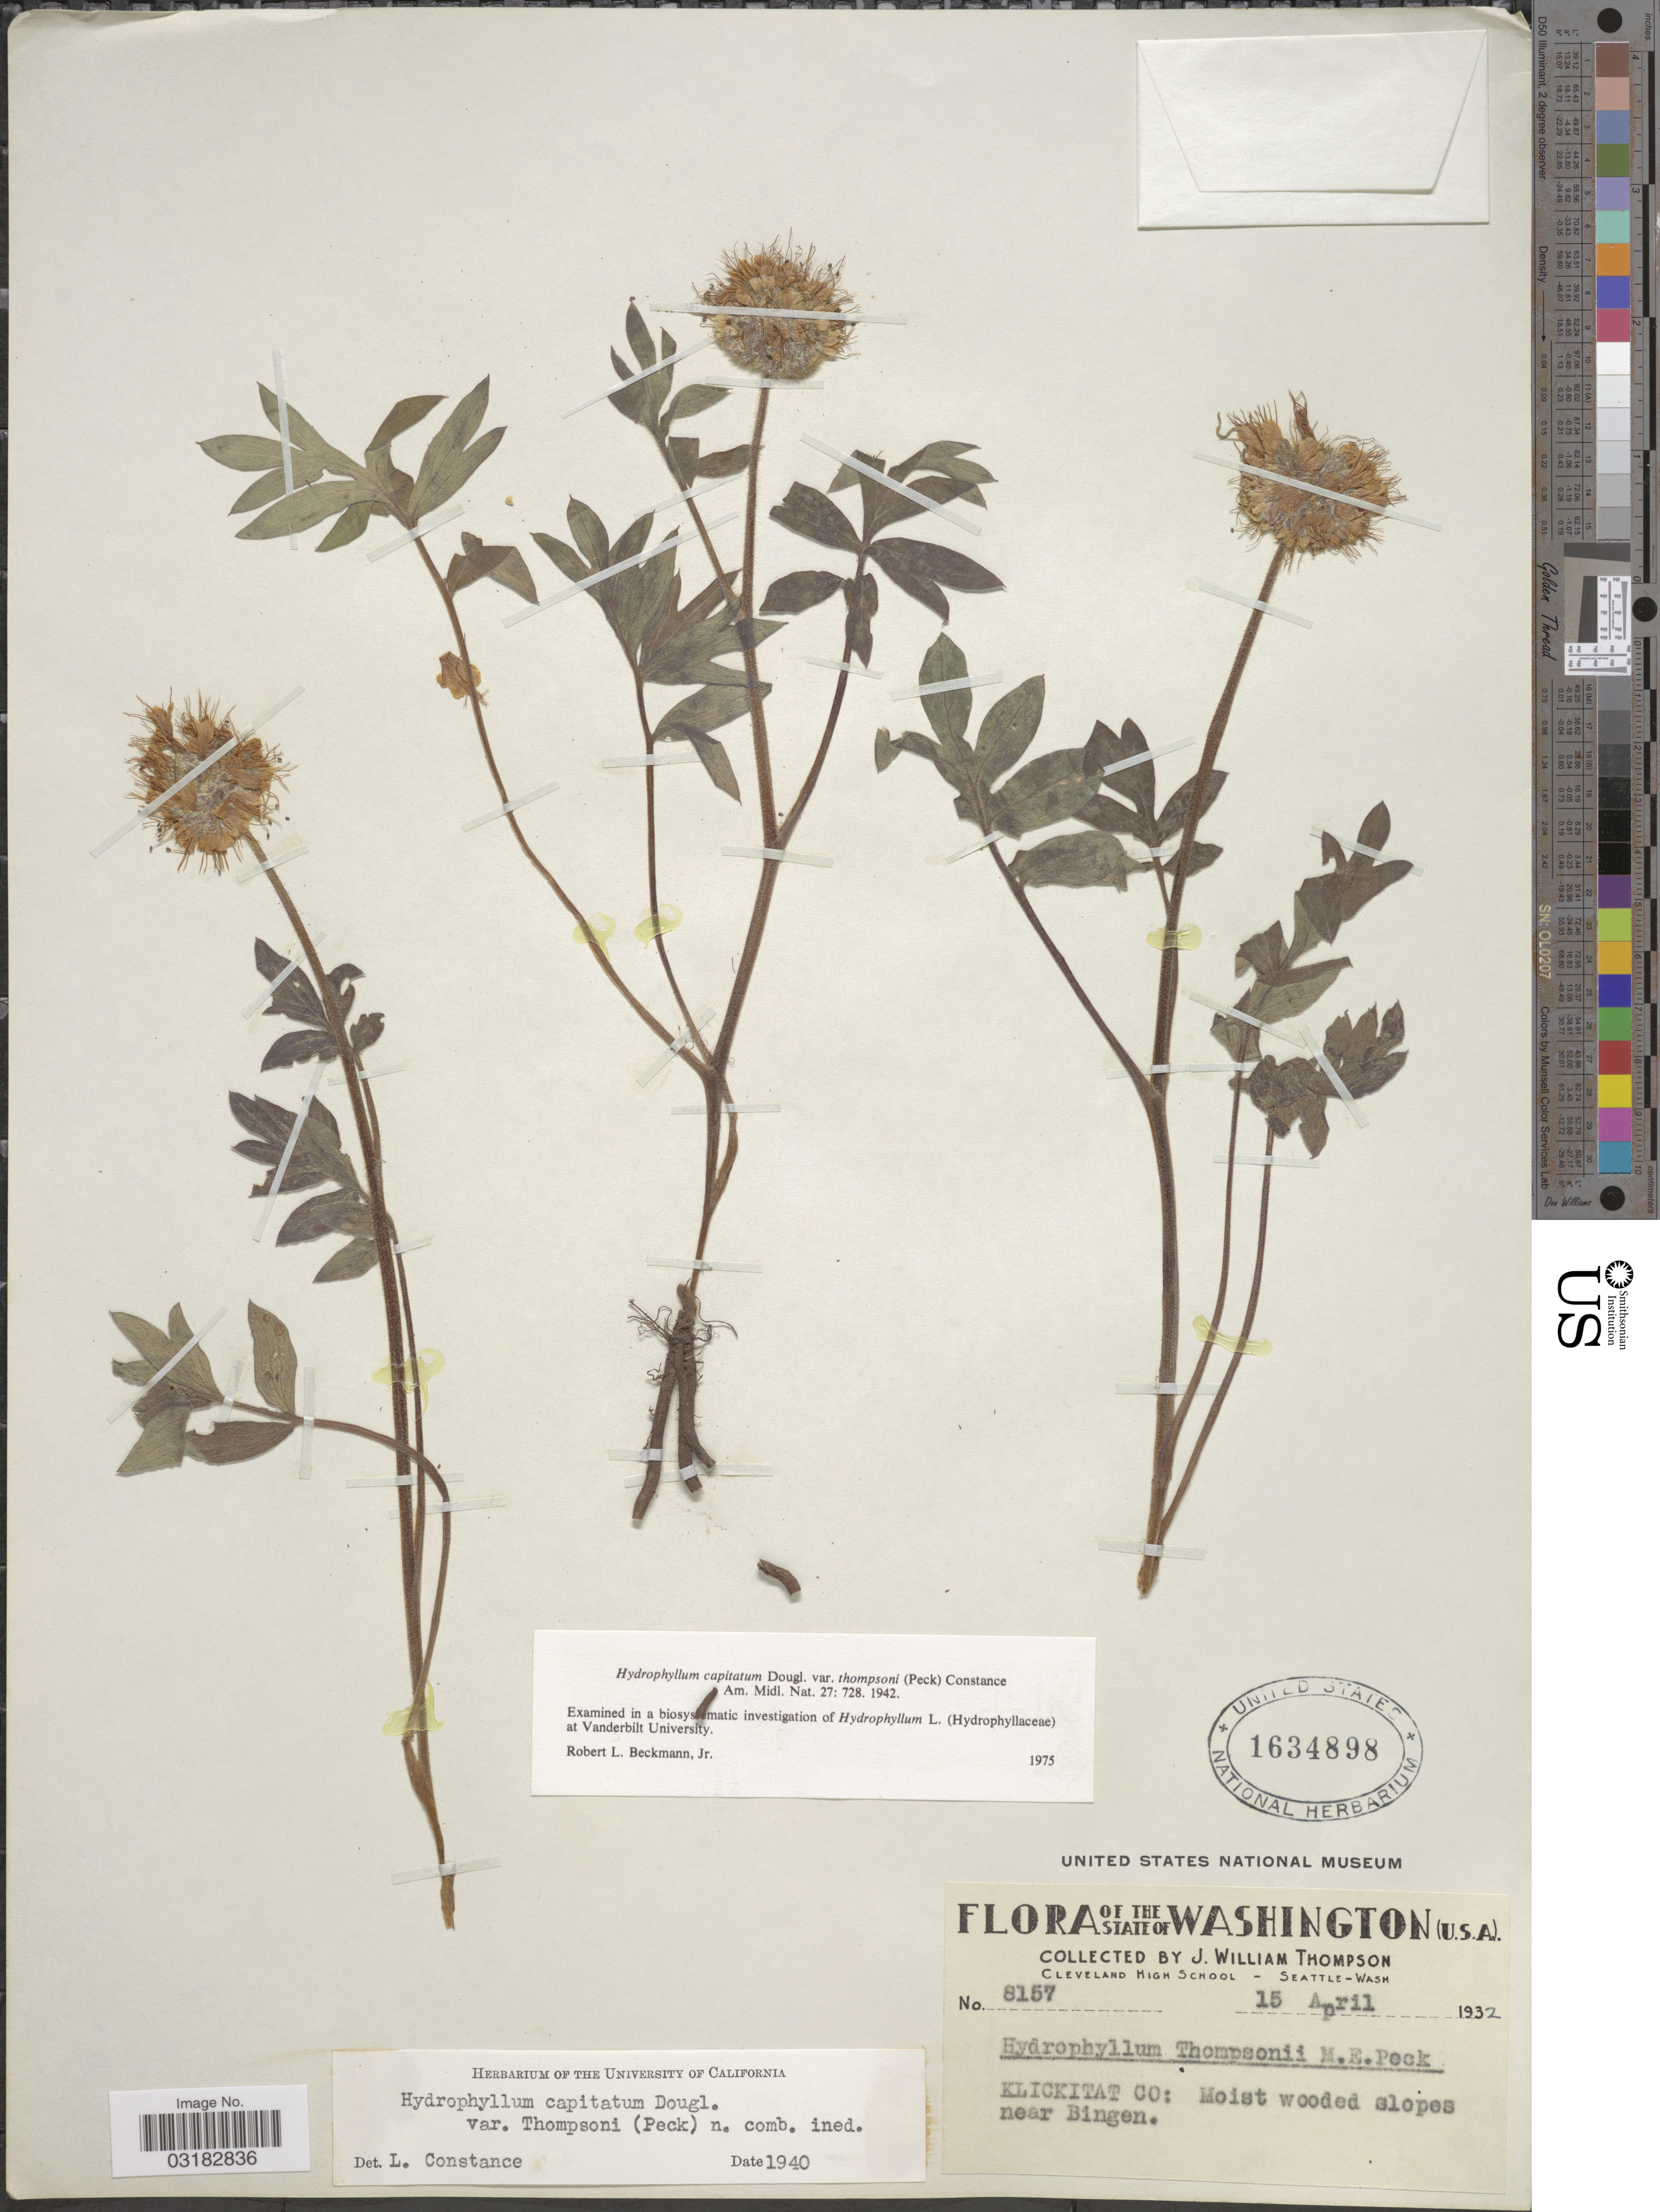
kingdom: Plantae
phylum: Tracheophyta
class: Magnoliopsida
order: Boraginales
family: Hydrophyllaceae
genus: Hydrophyllum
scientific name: Hydrophyllum capitatum var. thompsonii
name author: (M. Peck) Constance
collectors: J. W. Thompson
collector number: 8157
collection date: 1932-04-15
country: United States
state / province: Washington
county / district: Klickitat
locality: KLICKITAT CO: Moist wooded slopes near Bingen.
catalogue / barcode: US 1634898